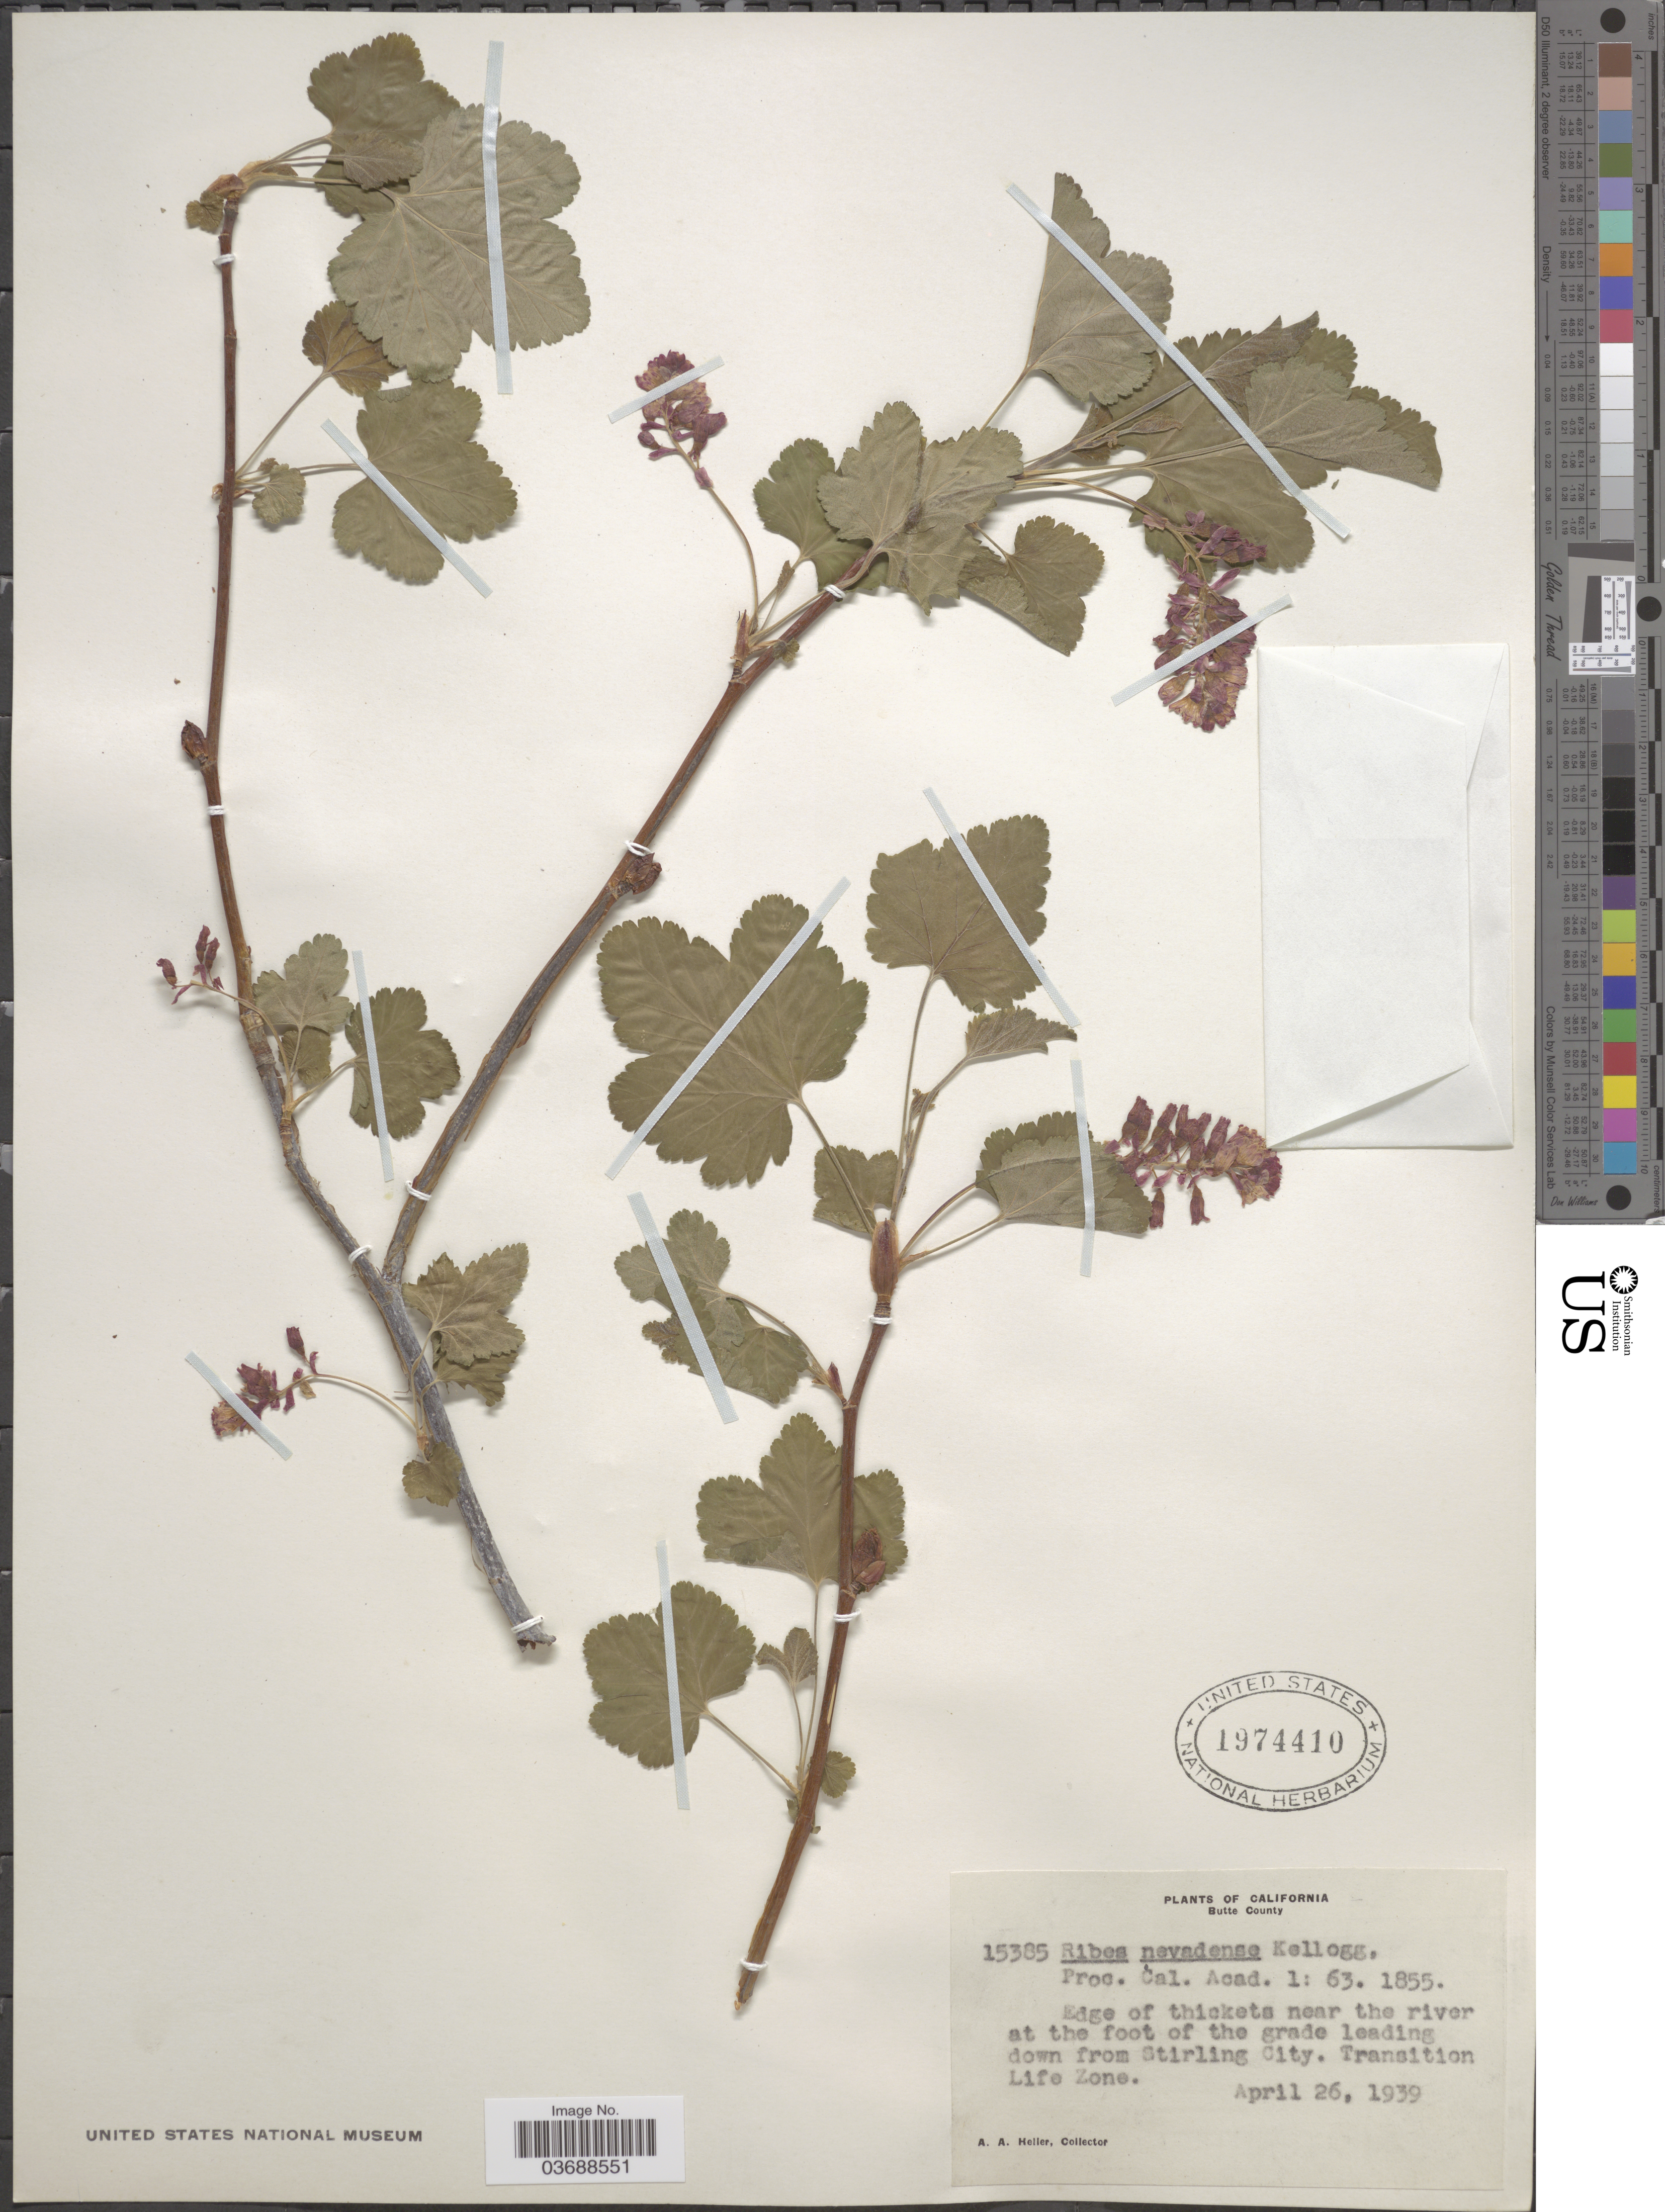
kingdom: Plantae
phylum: Tracheophyta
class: Magnoliopsida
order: Saxifragales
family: Grossulariaceae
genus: Ribes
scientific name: Ribes nevadense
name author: Kellogg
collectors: A. A. Heller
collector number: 15385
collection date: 1939-04-26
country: United States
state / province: California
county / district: Butte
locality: Butte County. Edge of thickets near the river at the foot of the grade leading down from Stirling City. Transition Life Zone.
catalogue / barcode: US 1974410